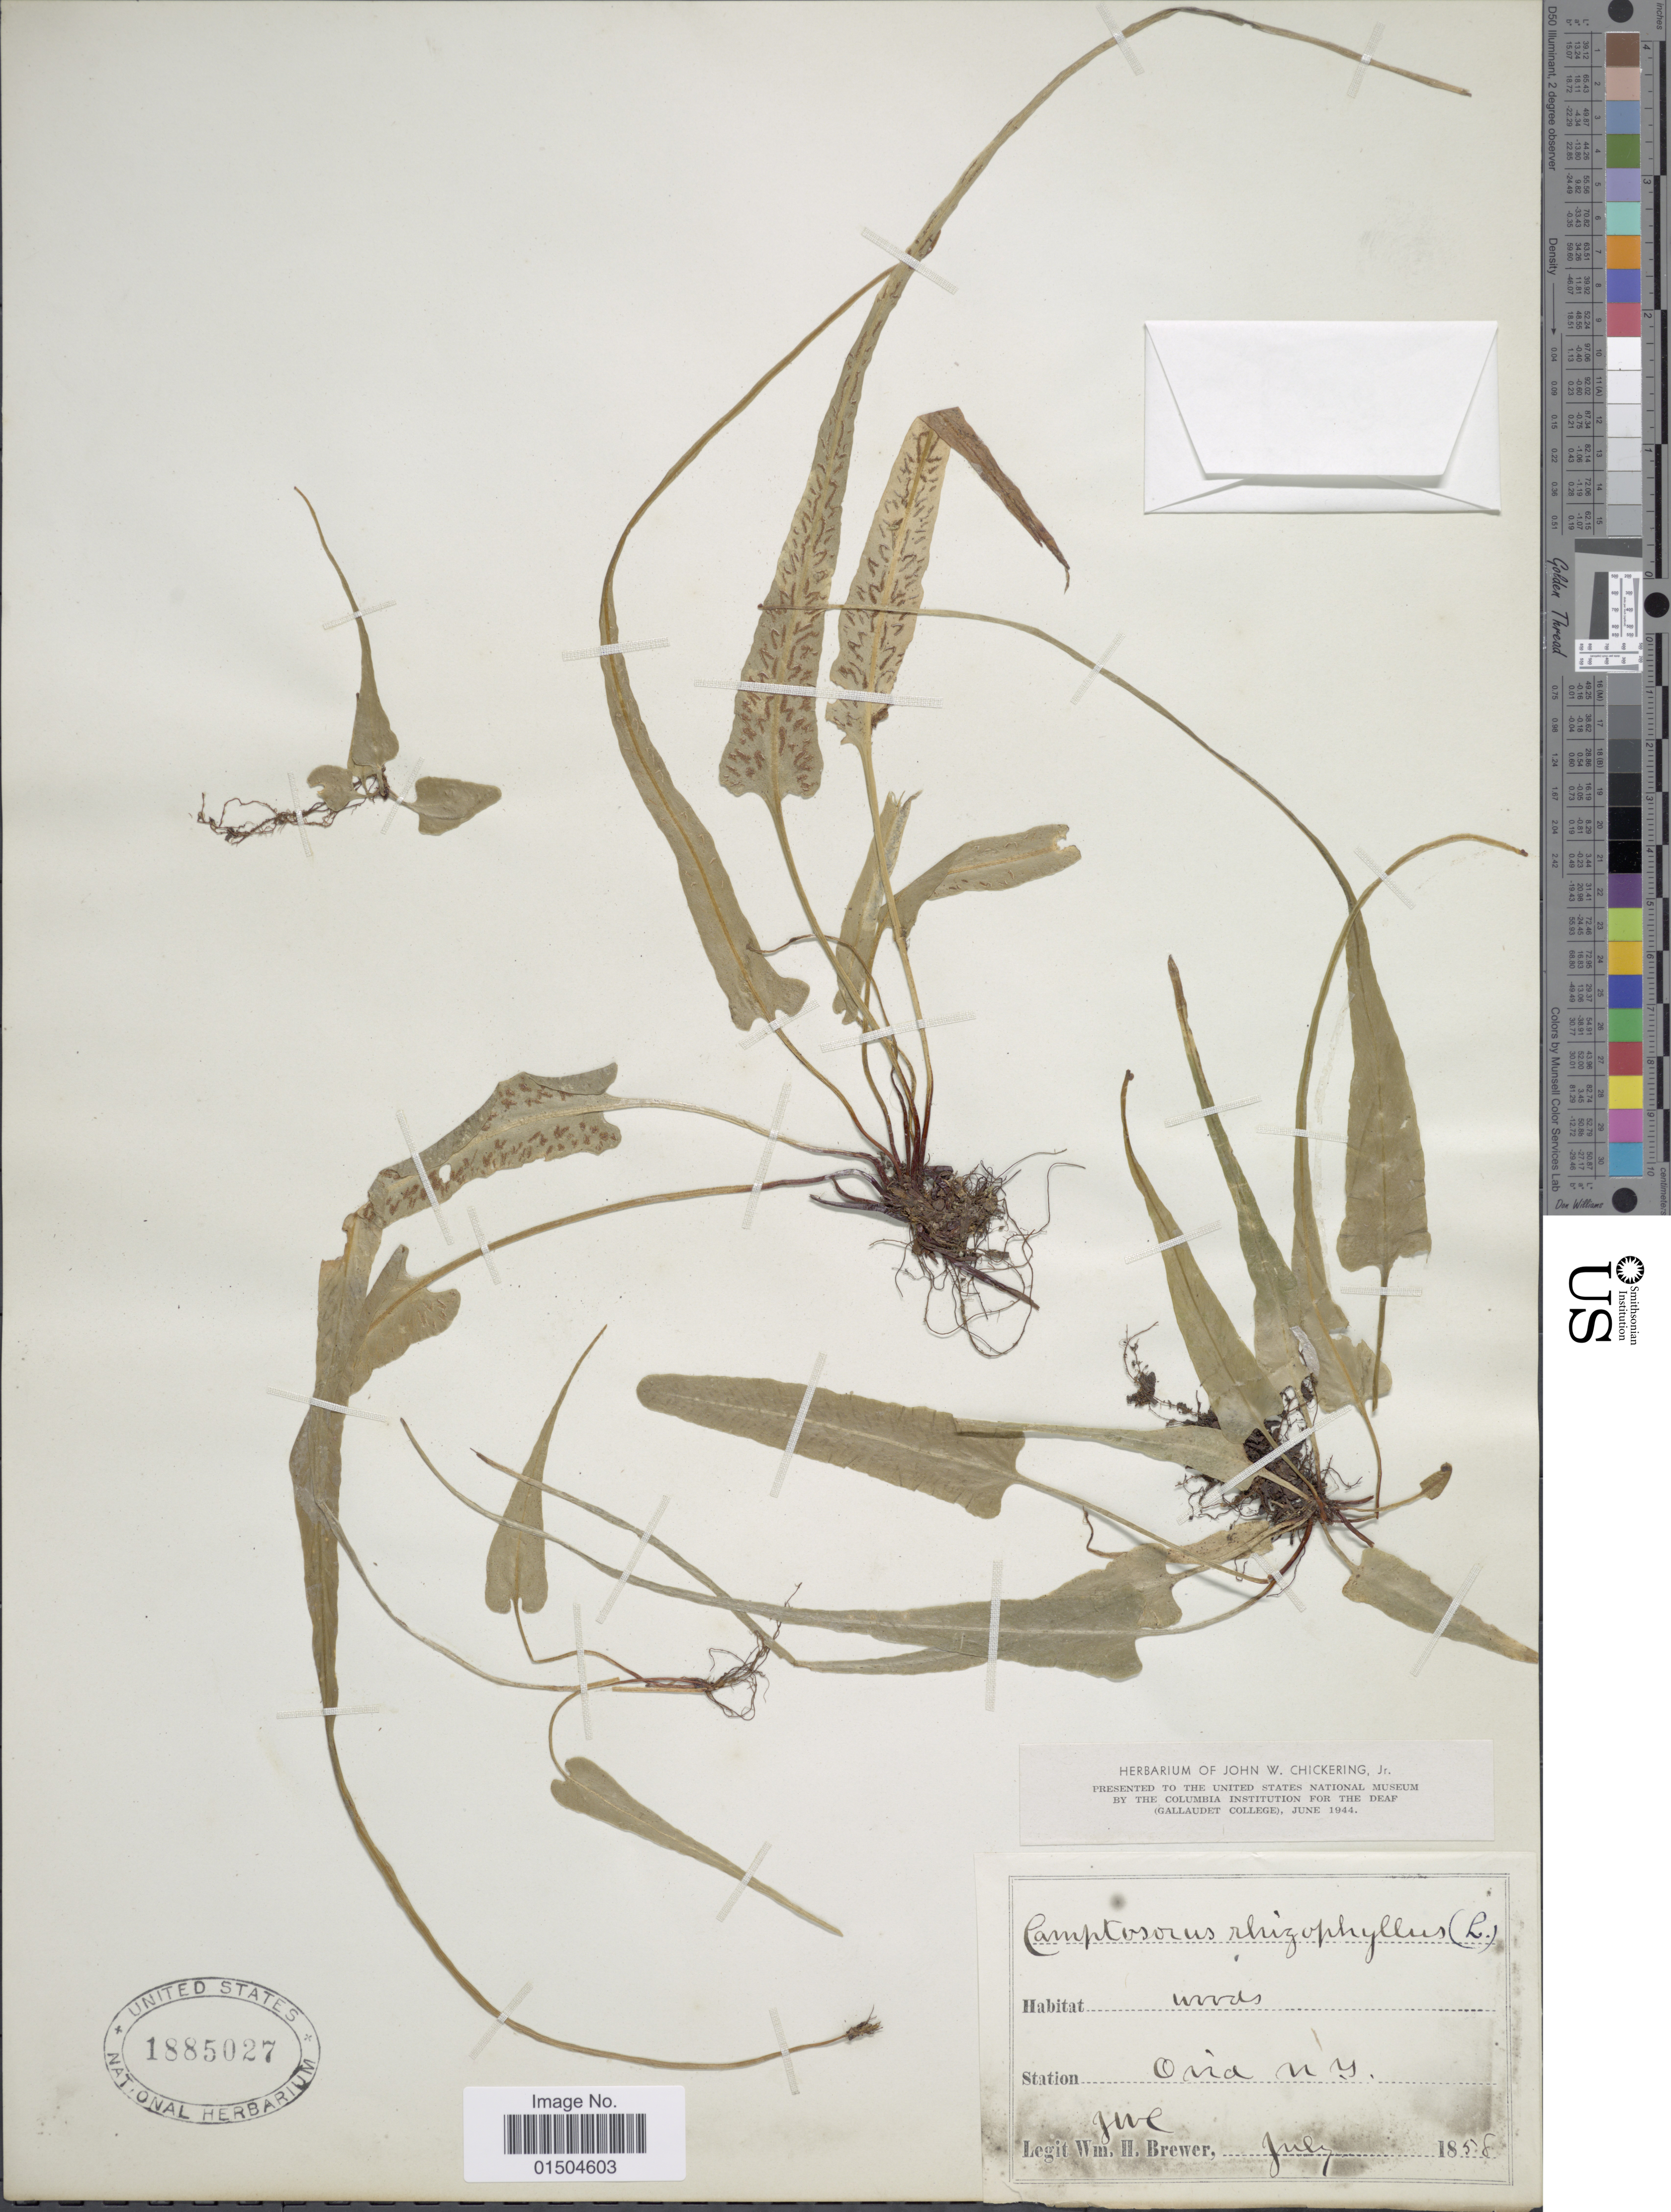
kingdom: Plantae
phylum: Tracheophyta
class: Polypodiopsida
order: Polypodiales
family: Aspleniaceae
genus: Asplenium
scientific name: Asplenium rhizophyllum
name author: L.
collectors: W. H. Brewer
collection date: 1858-07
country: United States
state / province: New York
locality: Ovid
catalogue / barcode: US 1885027